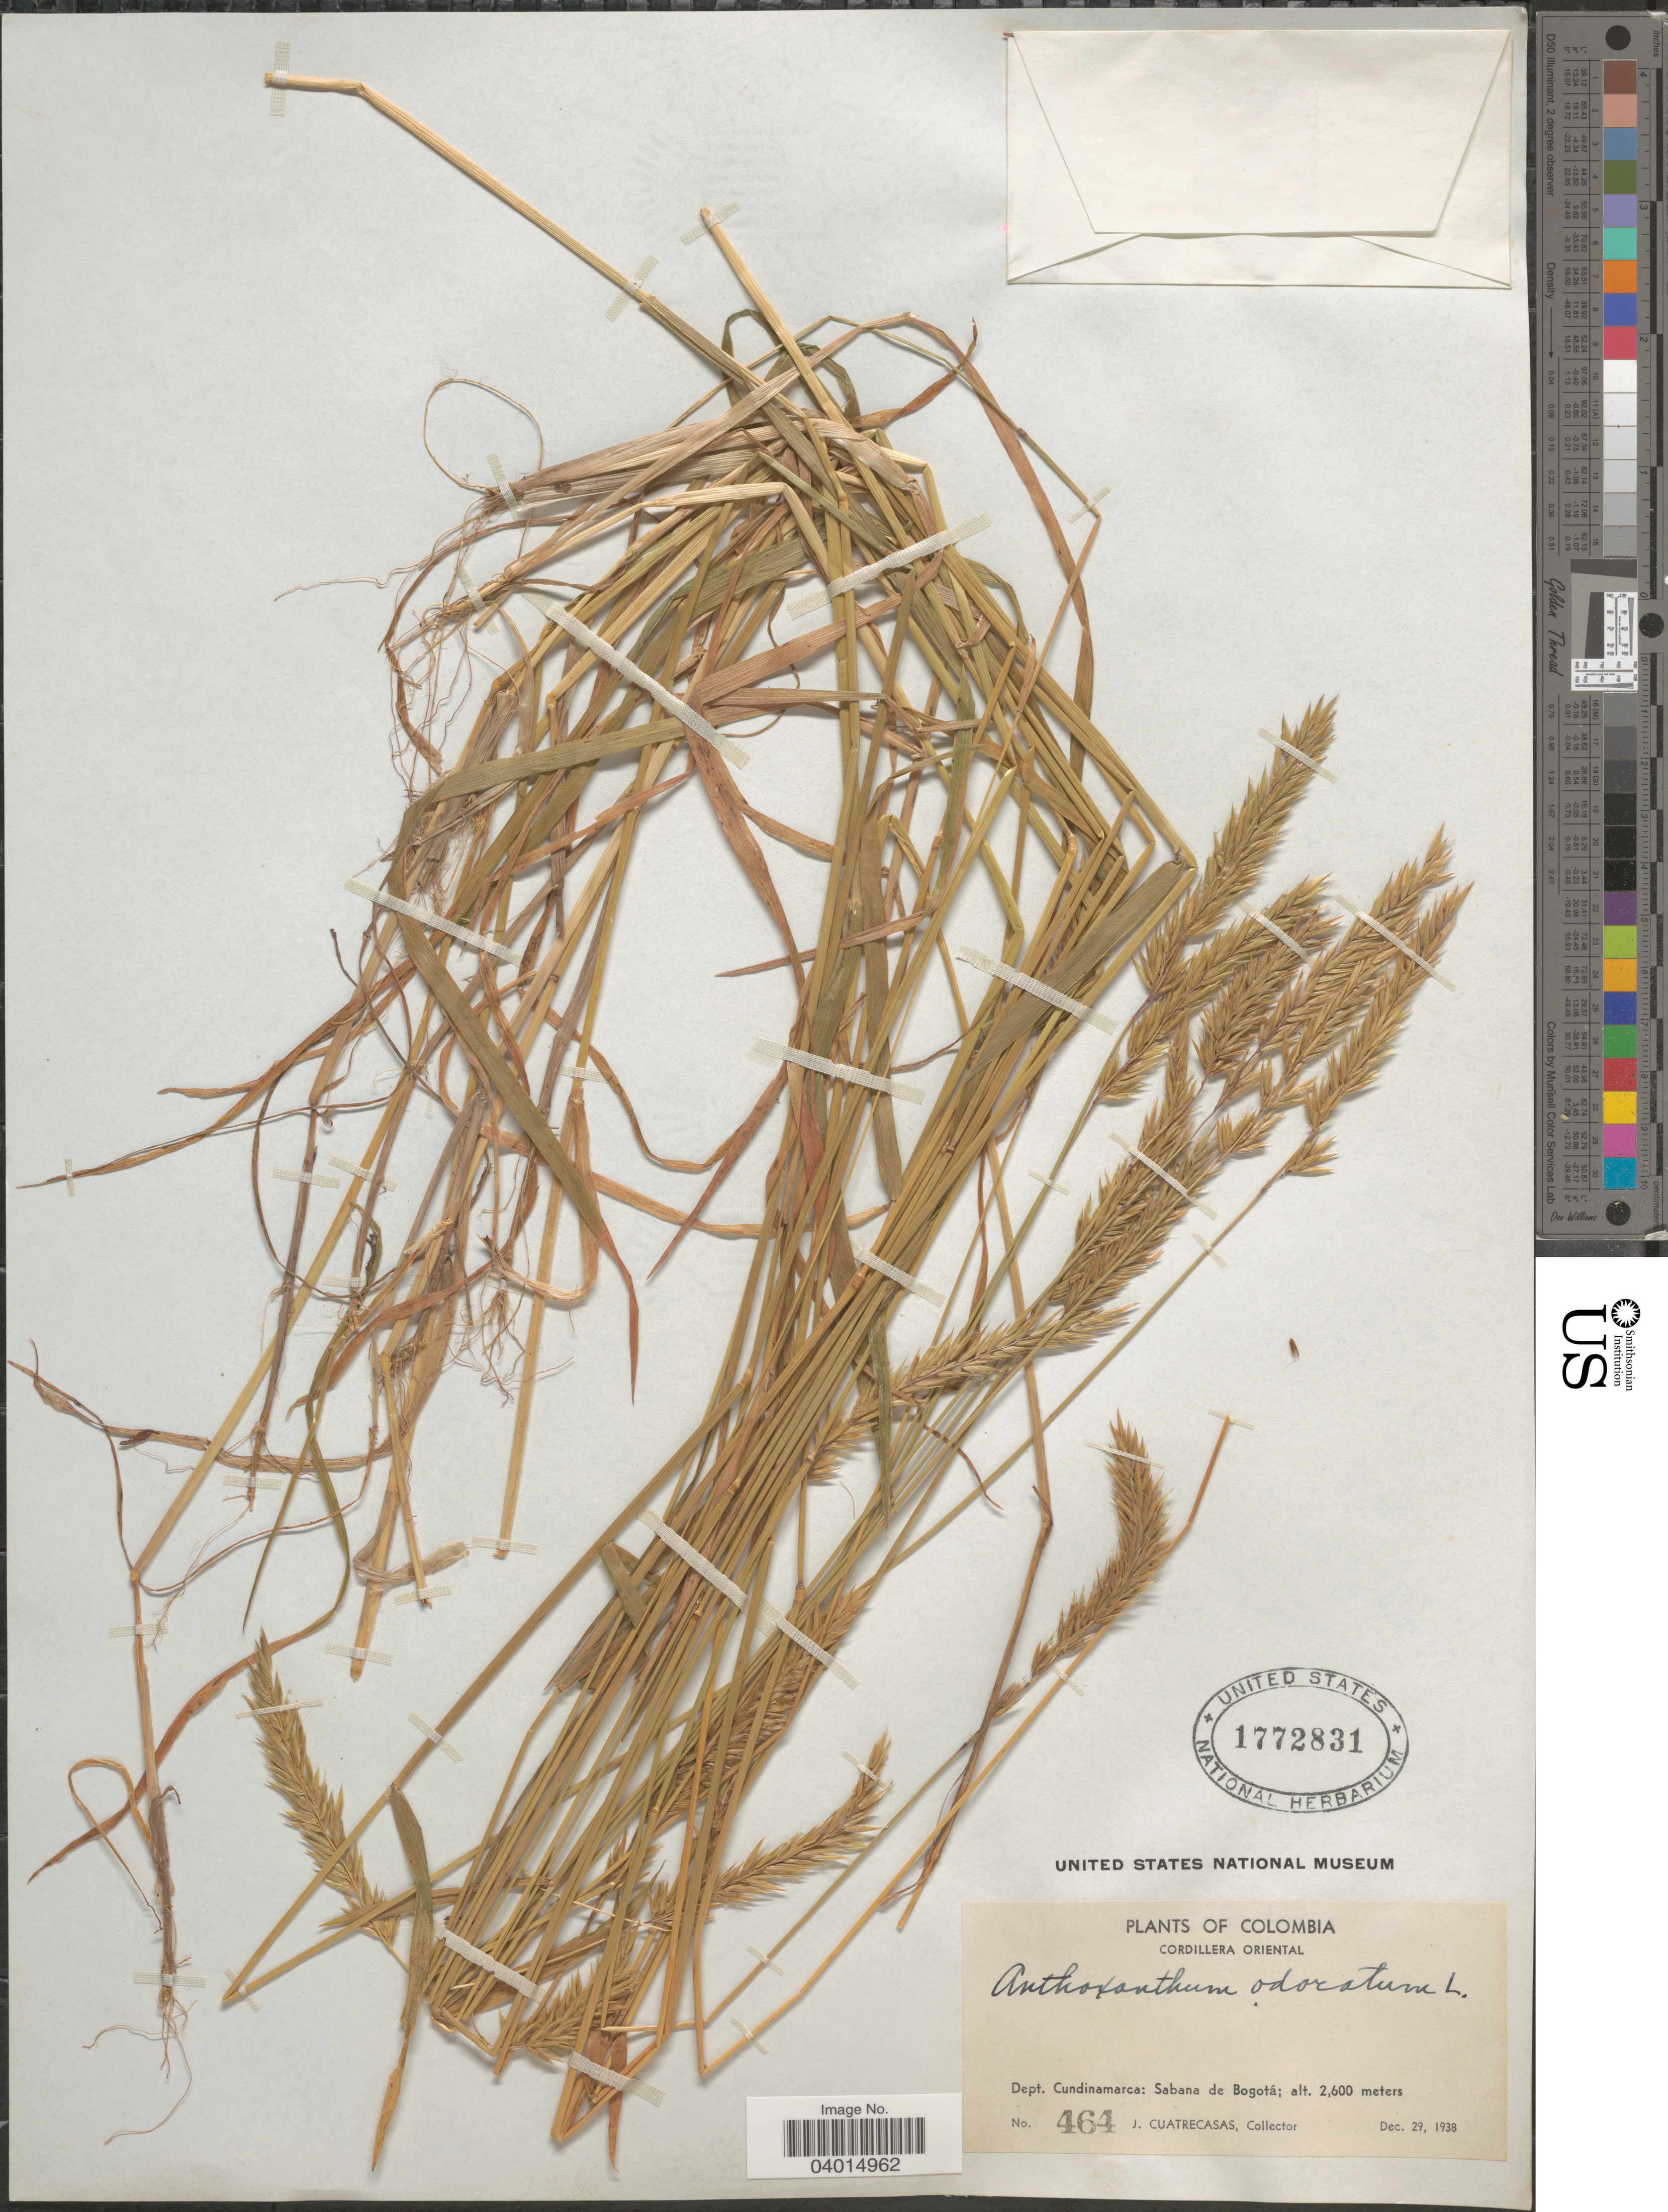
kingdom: Plantae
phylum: Tracheophyta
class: Liliopsida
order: Poales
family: Poaceae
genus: Anthoxanthum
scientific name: Anthoxanthum odoratum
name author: L.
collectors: J. Cuatrecasas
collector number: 464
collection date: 1938-12-29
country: Colombia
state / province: Cundinamarca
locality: Cordillera Oriental. Dept. Cundinamarca: Sabana de Bogotá.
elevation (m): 2600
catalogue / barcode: US 1772831